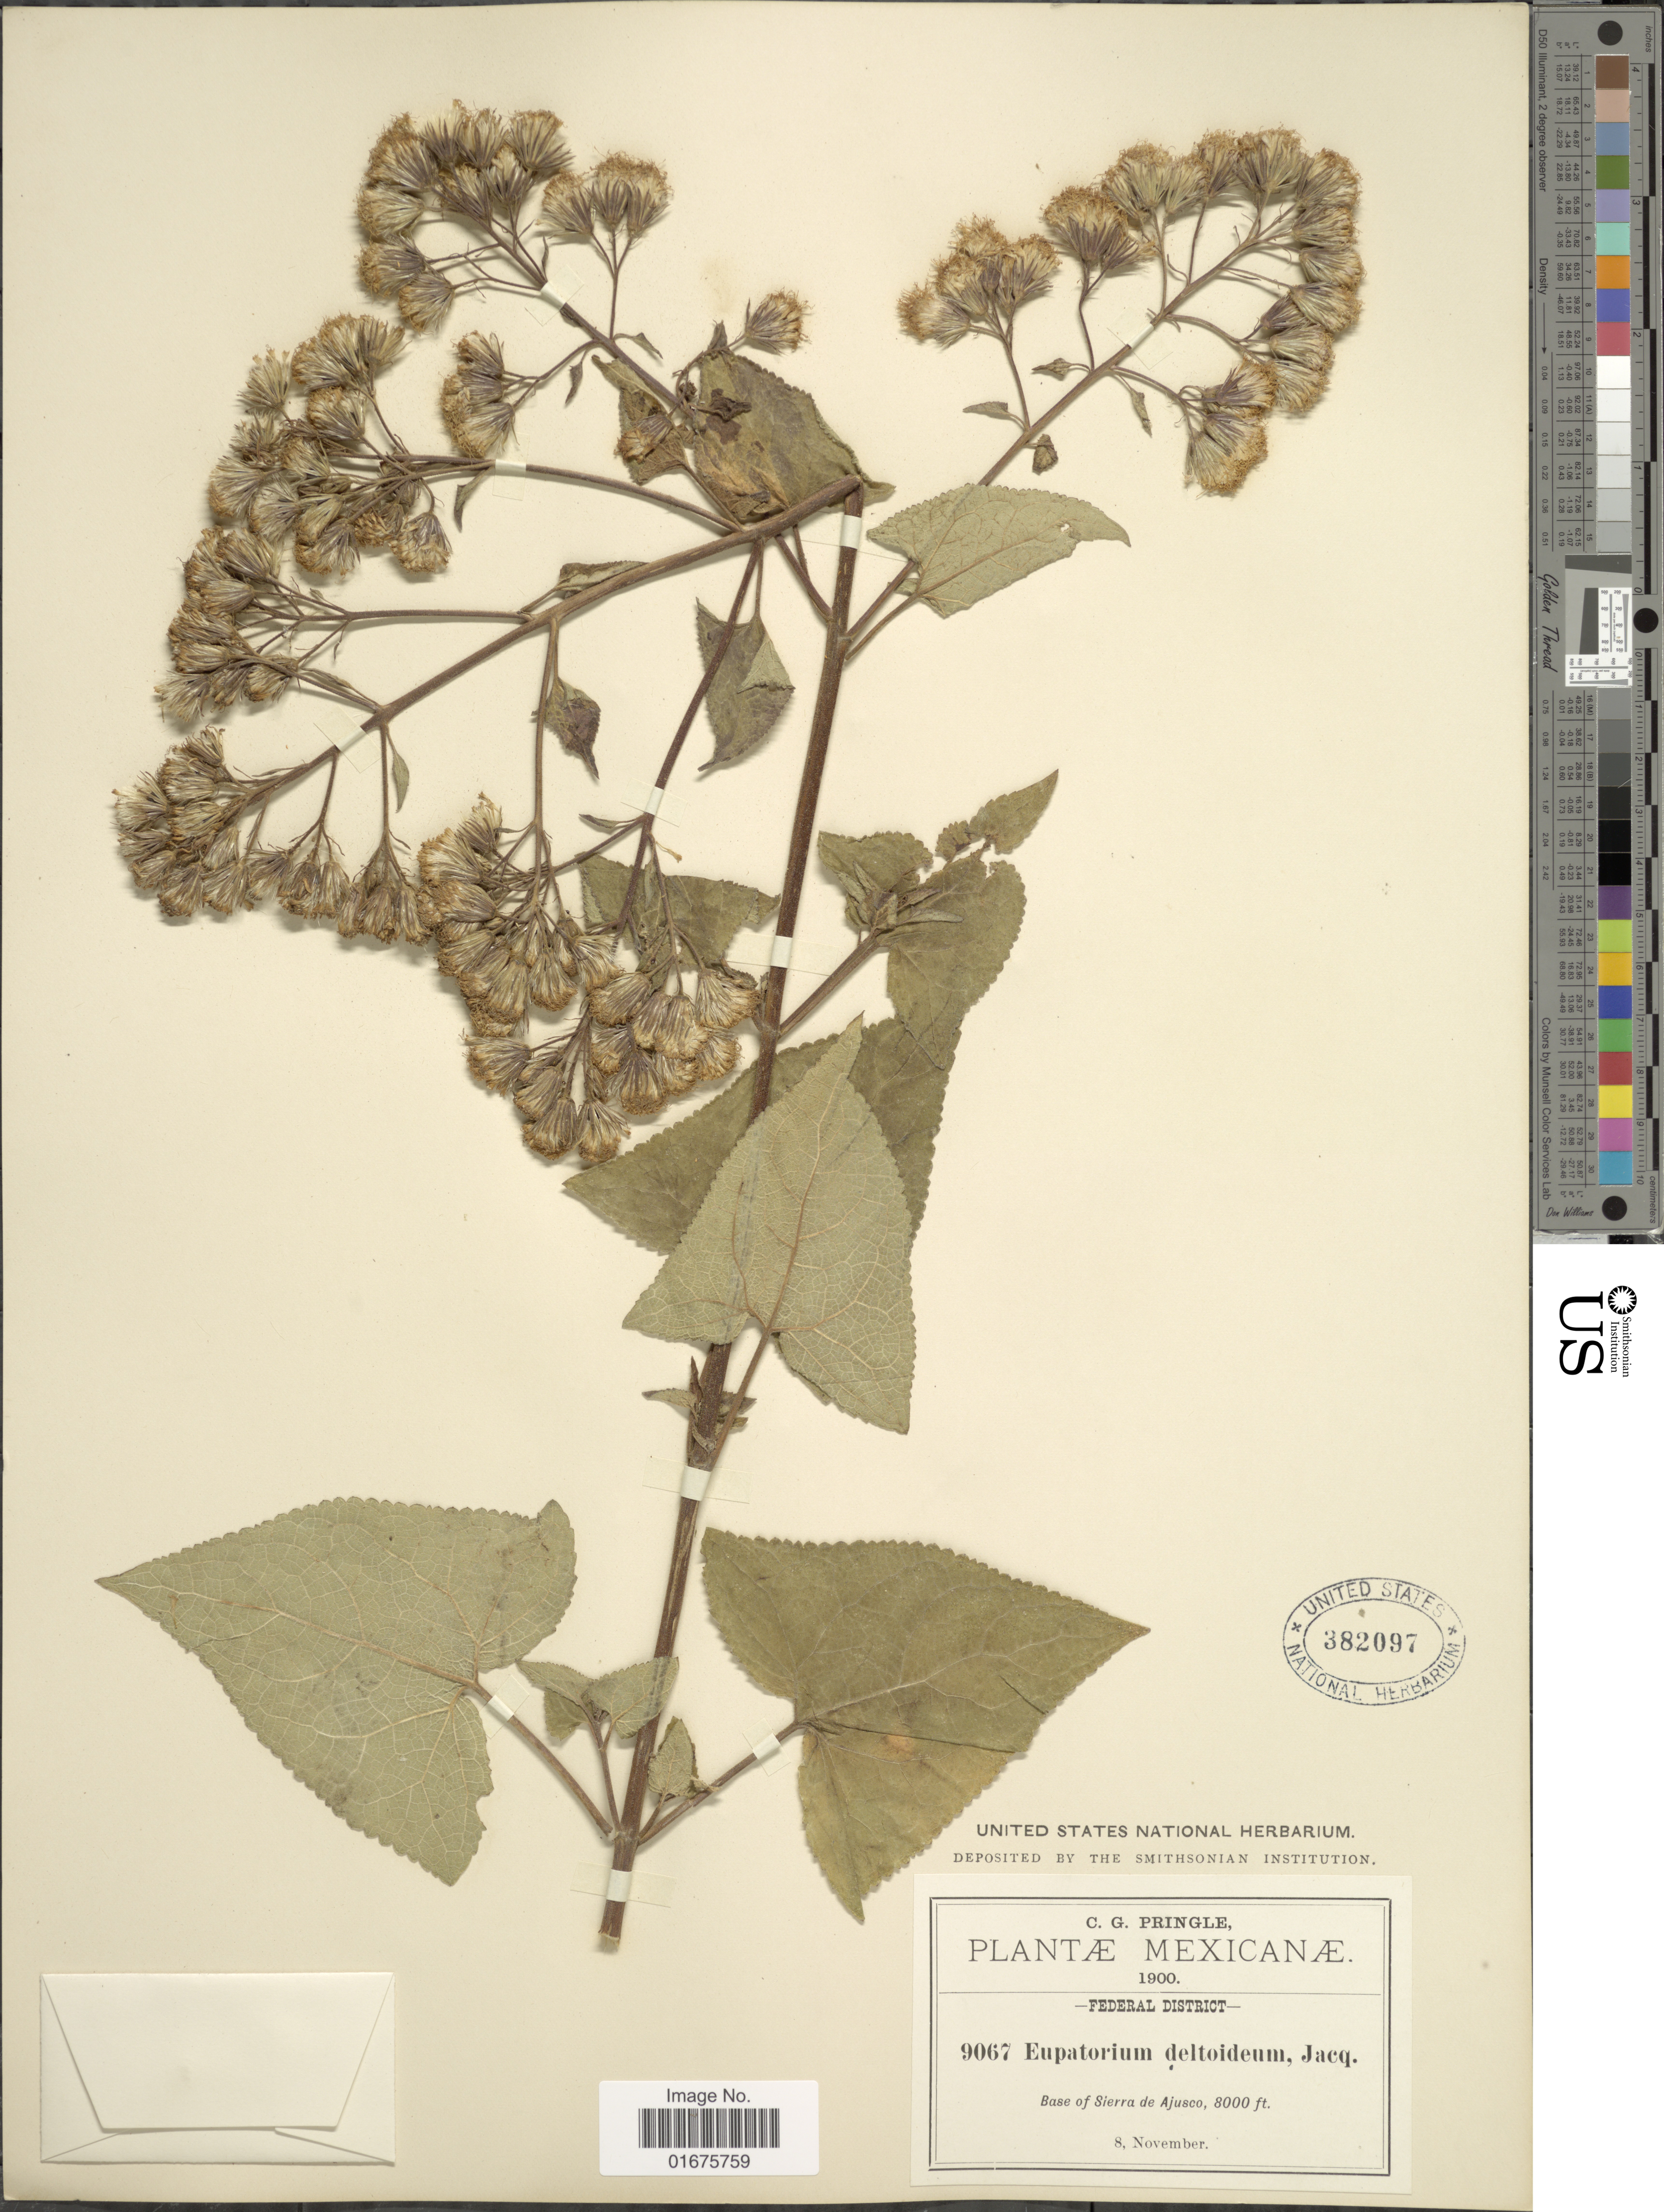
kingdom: Plantae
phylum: Tracheophyta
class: Magnoliopsida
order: Asterales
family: Asteraceae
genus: Ageratina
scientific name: Ageratina deltoidea (Jacq.) H. Rob. & R.M. King, ined.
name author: (Jacq.) H. Rob. & R.M. King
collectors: C. G. Pringle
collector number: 9067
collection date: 1900-11-08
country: Mexico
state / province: Distrito Federal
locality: Base of Sierra de Ajusco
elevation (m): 2438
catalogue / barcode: US 382097